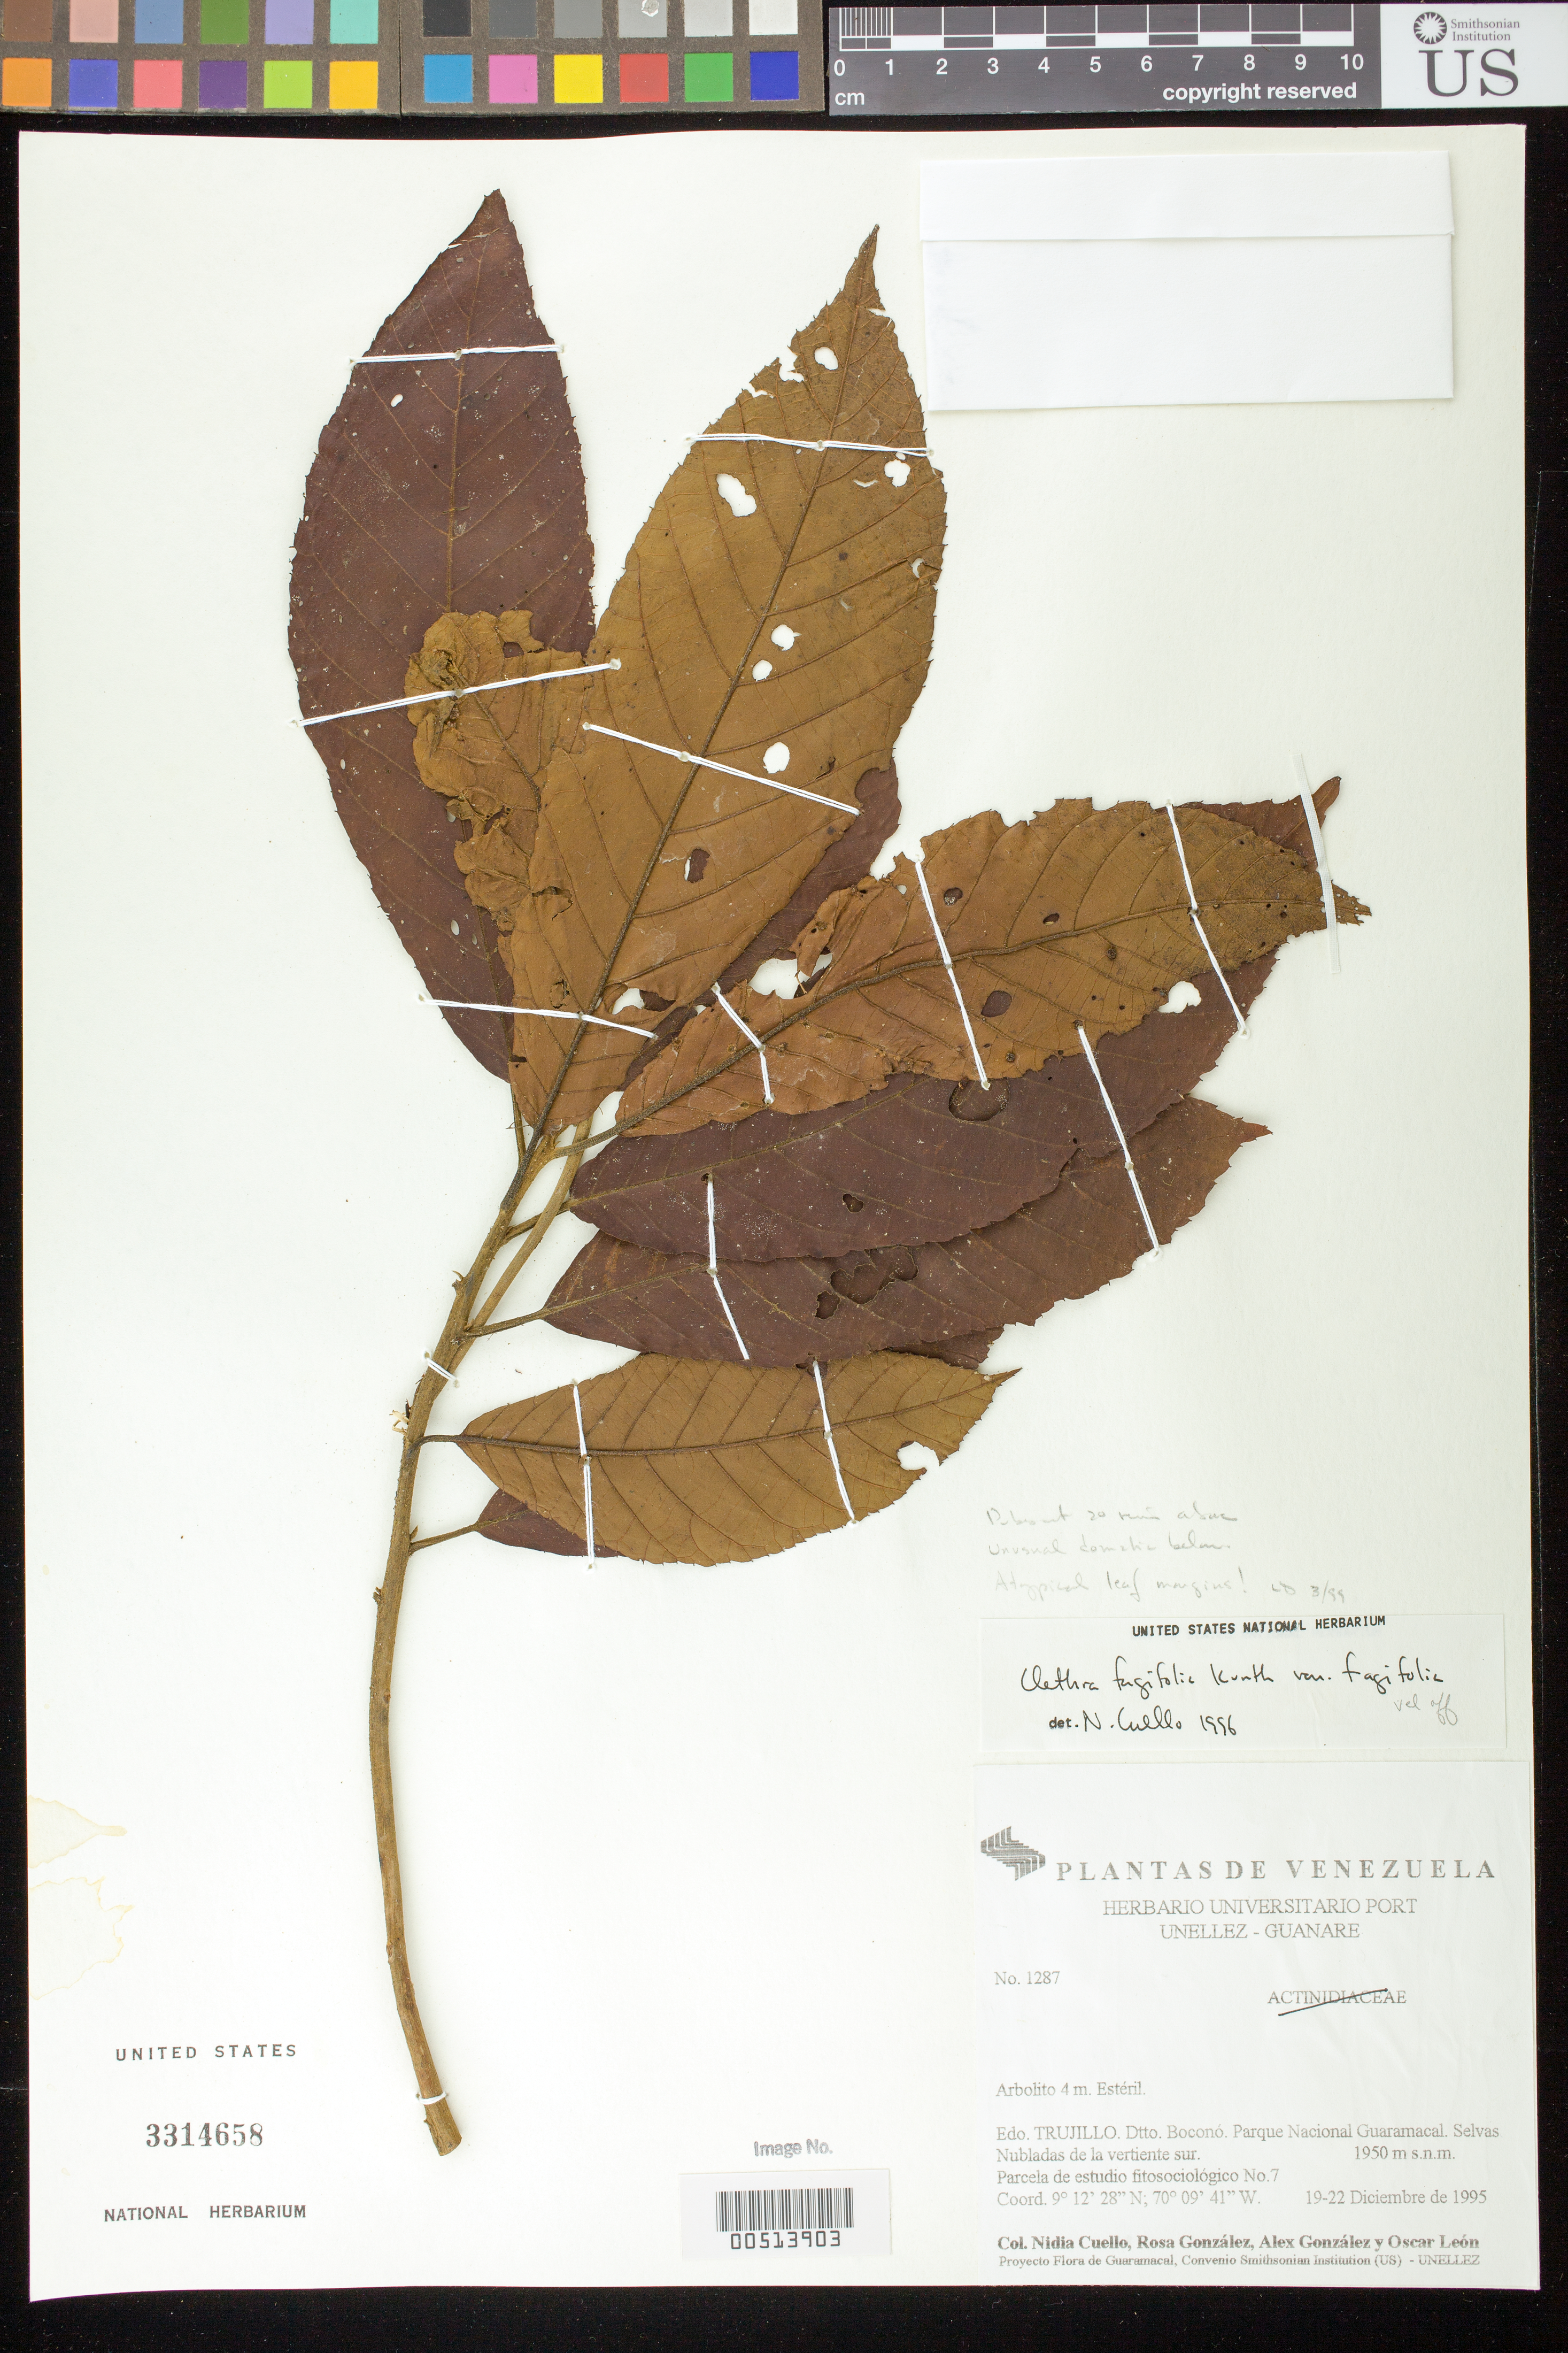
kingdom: Plantae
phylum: Tracheophyta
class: Magnoliopsida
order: Ericales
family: Clethraceae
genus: Clethra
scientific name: Clethra fagifolia var. fagifolia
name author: Kunth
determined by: Cuello, Nidia L.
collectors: N. L. Cuello, R. González, A. Gonzáles & O. León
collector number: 1287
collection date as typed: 19 Dec 1995 to 22 Dec 1995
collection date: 1995-12-19/1995-12-22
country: Venezuela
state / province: Trujillo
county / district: Boconó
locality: Parque Nacional Guaramacal, vertiente S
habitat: Selva Nubladas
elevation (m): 1950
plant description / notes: MO, PORT, US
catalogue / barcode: US 3314658